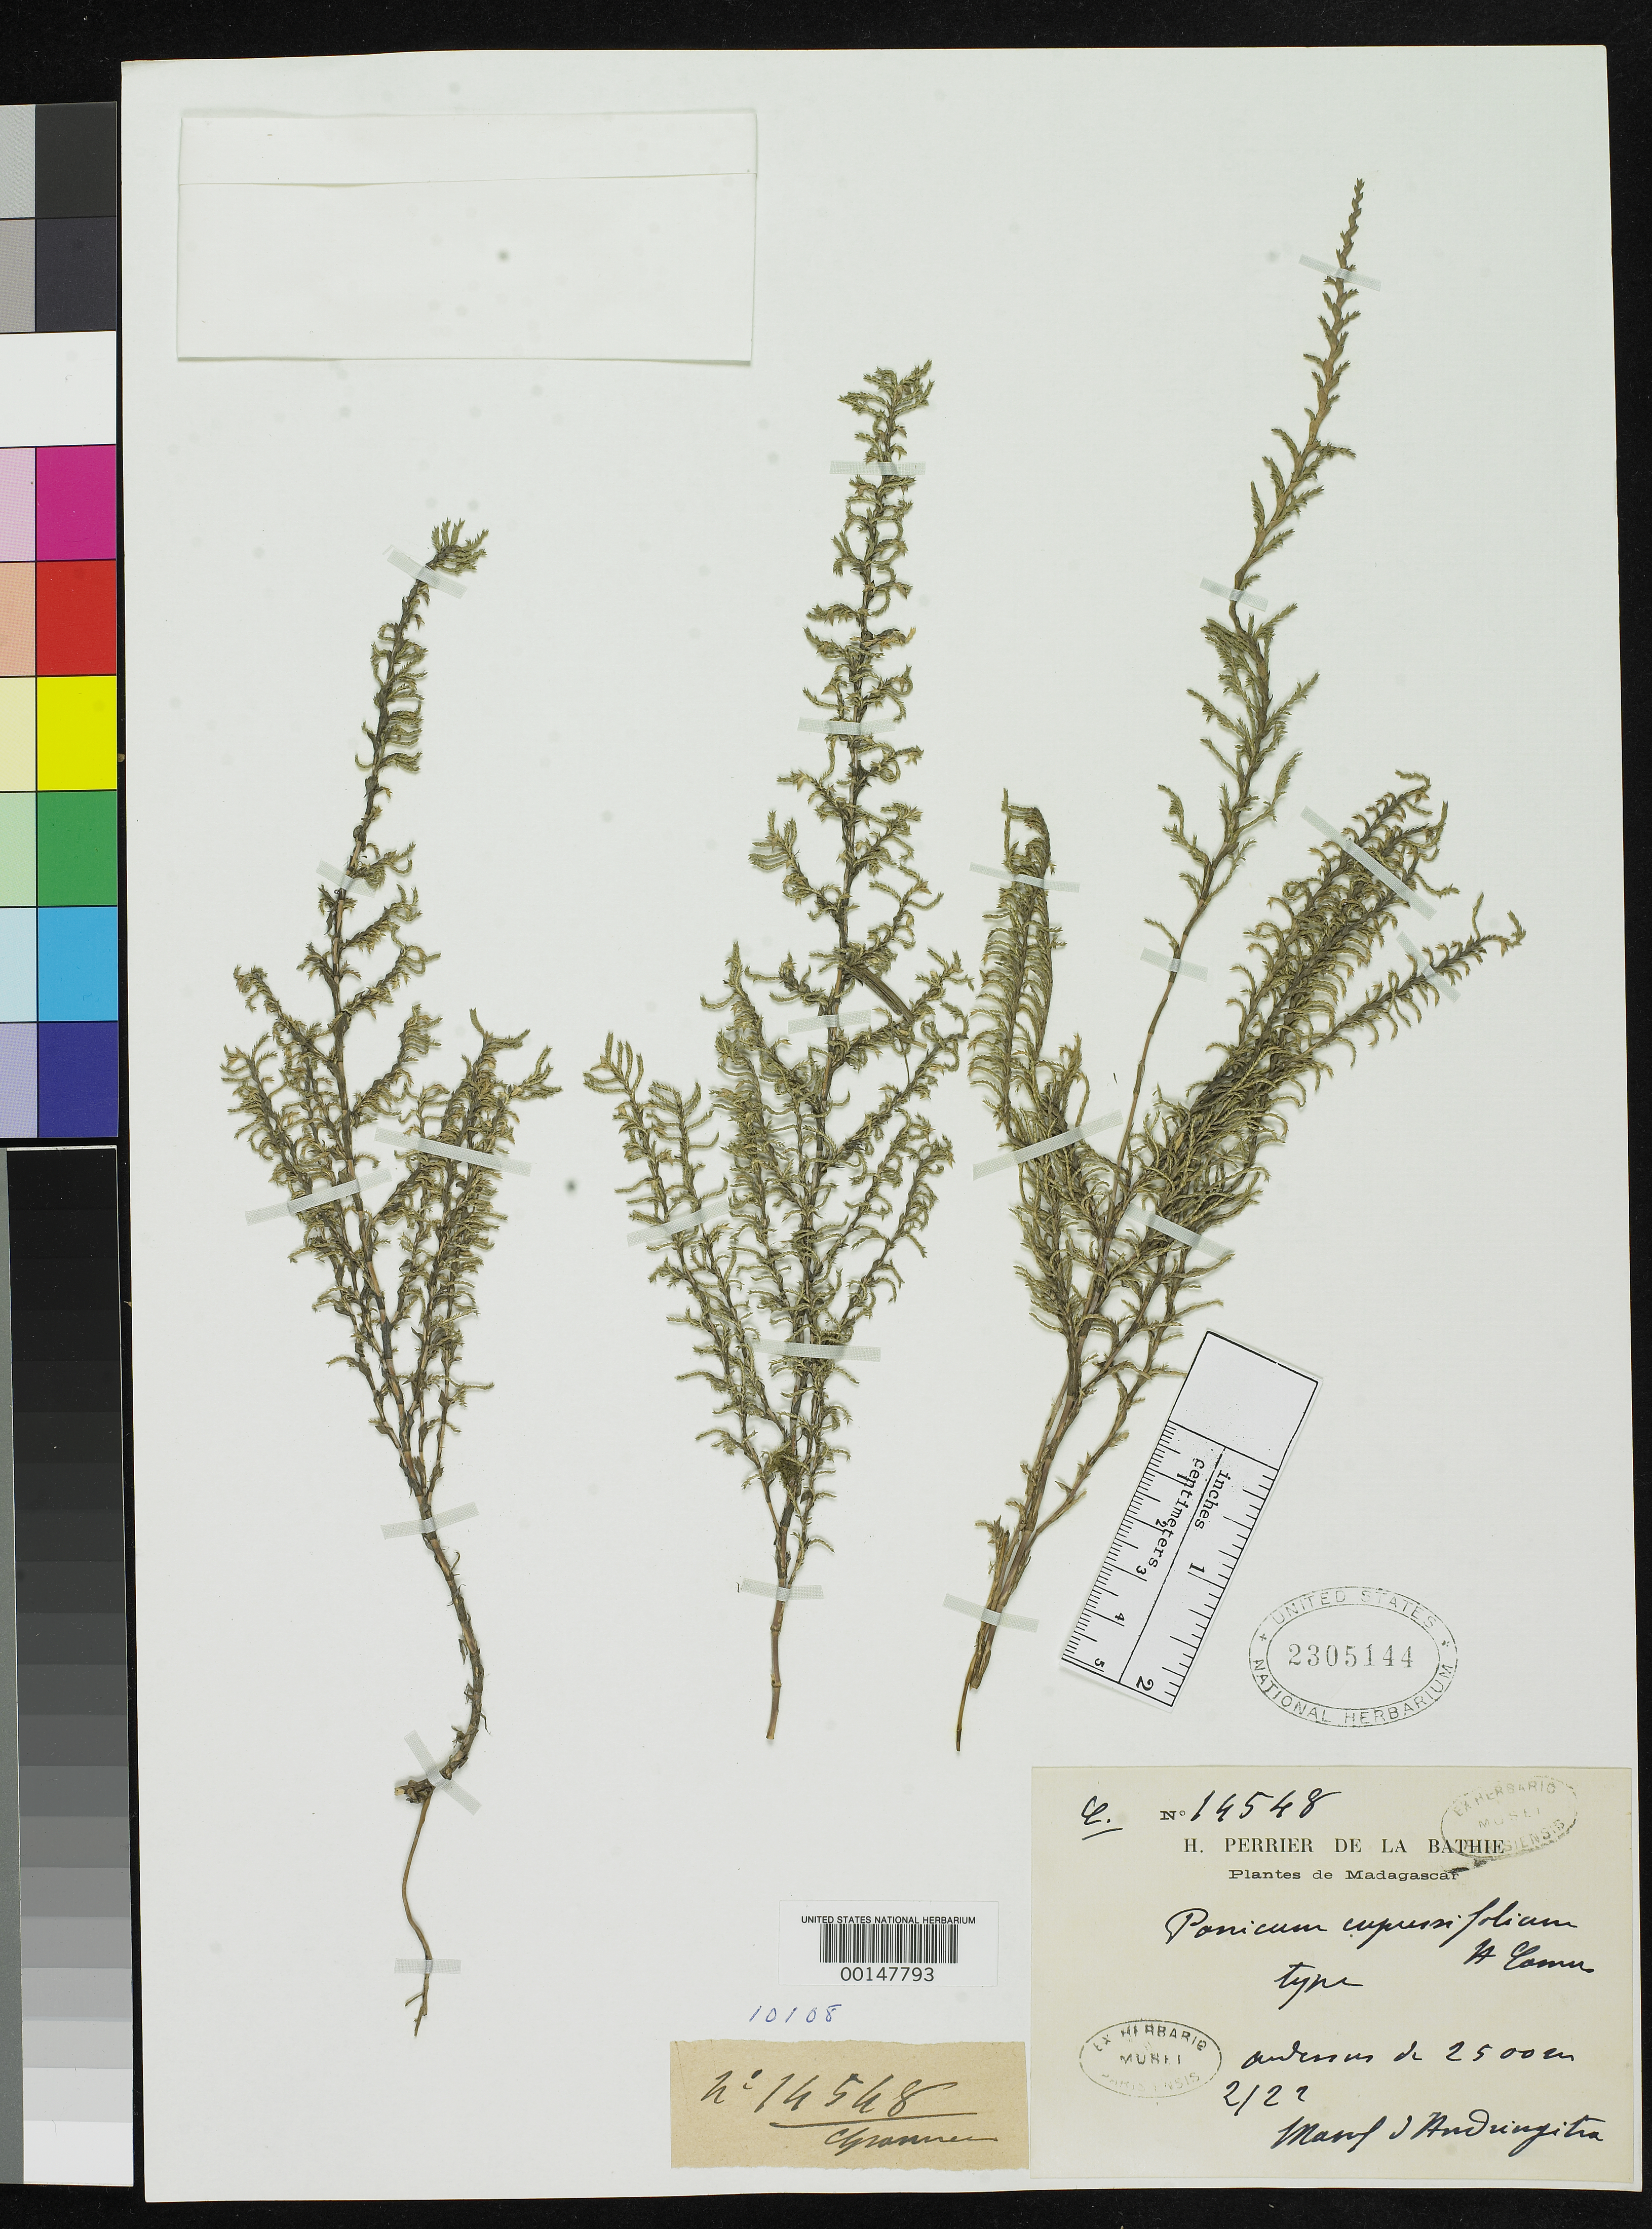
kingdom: Plantae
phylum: Tracheophyta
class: Liliopsida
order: Poales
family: Poaceae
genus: Panicum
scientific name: Panicum cupressifolium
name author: A. Camus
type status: Isosyntype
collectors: H. Perrier de la Bâthie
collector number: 14548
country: Madagascar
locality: Massif de l'Andringetra.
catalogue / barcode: US 2305144